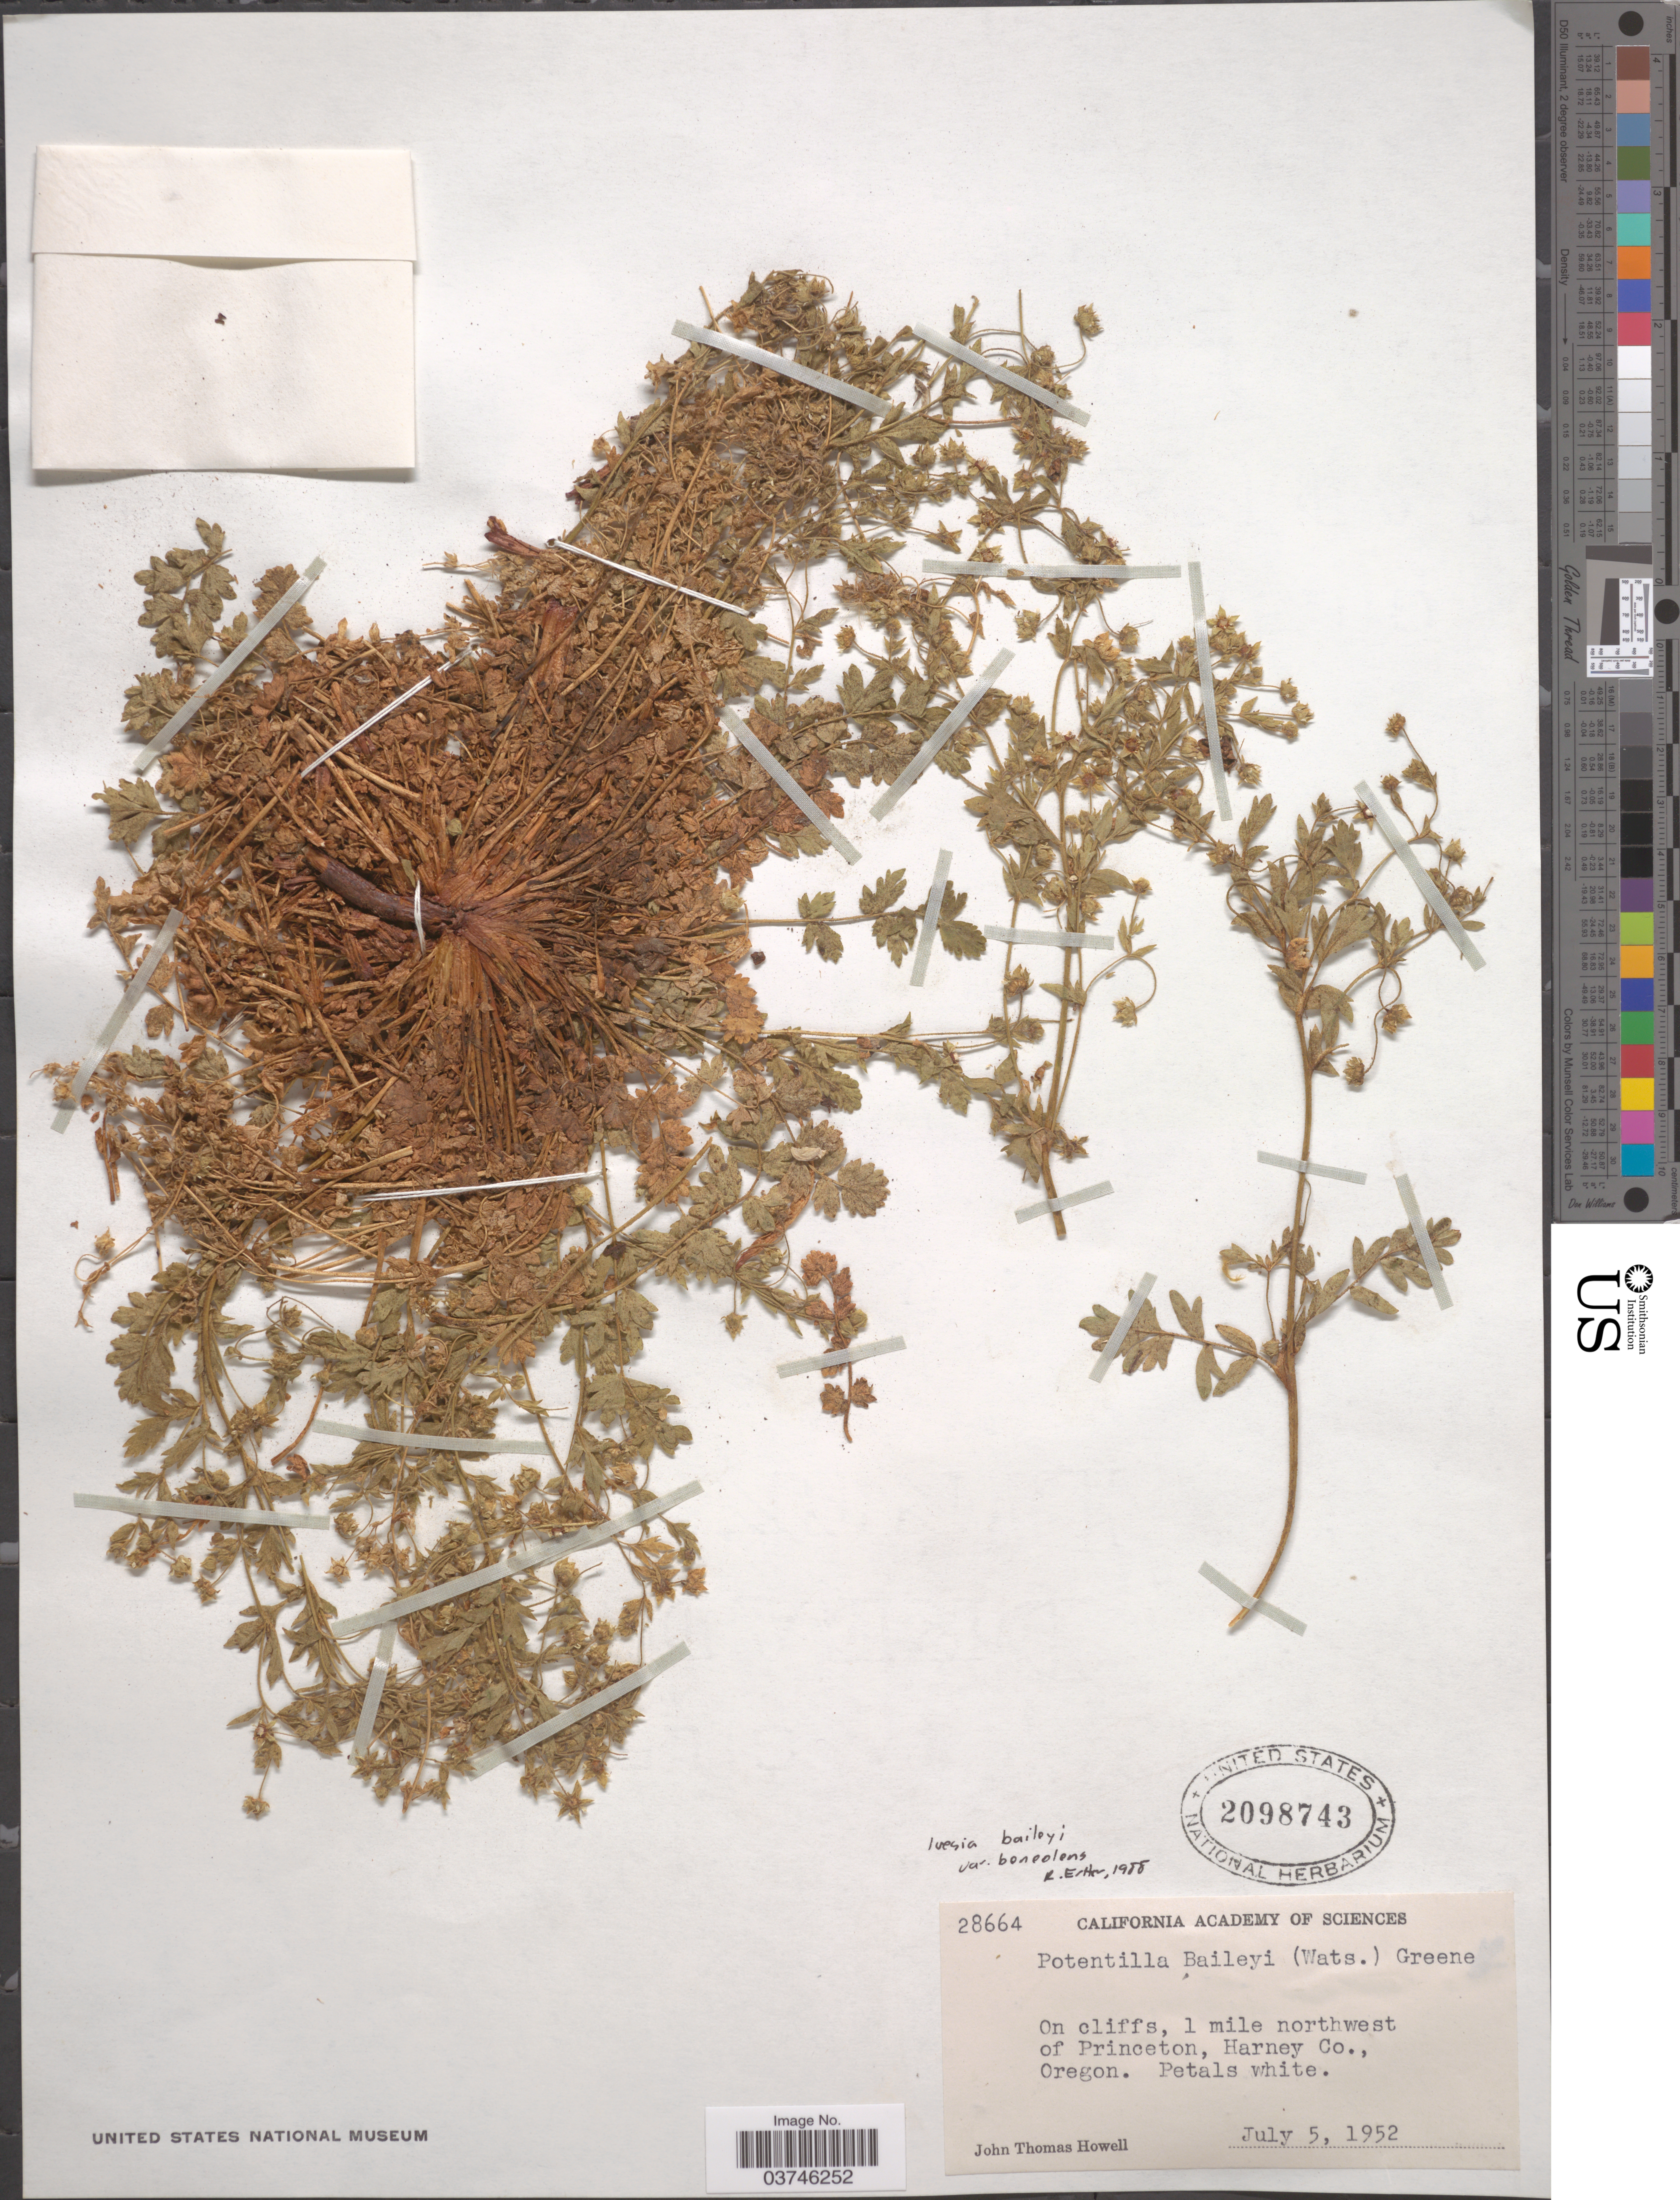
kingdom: Plantae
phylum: Tracheophyta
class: Magnoliopsida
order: Rosales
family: Rosaceae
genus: Potentilla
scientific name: Potentilla baileyi var. benolens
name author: (A. Nelson & J.F. Macbr.) Mosyakin & Shiyan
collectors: J. T. Howell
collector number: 28664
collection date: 1952-07-05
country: United States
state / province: Oregon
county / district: Harney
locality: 1 mile northwest of Princeton, Harney Co.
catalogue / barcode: US 2098743